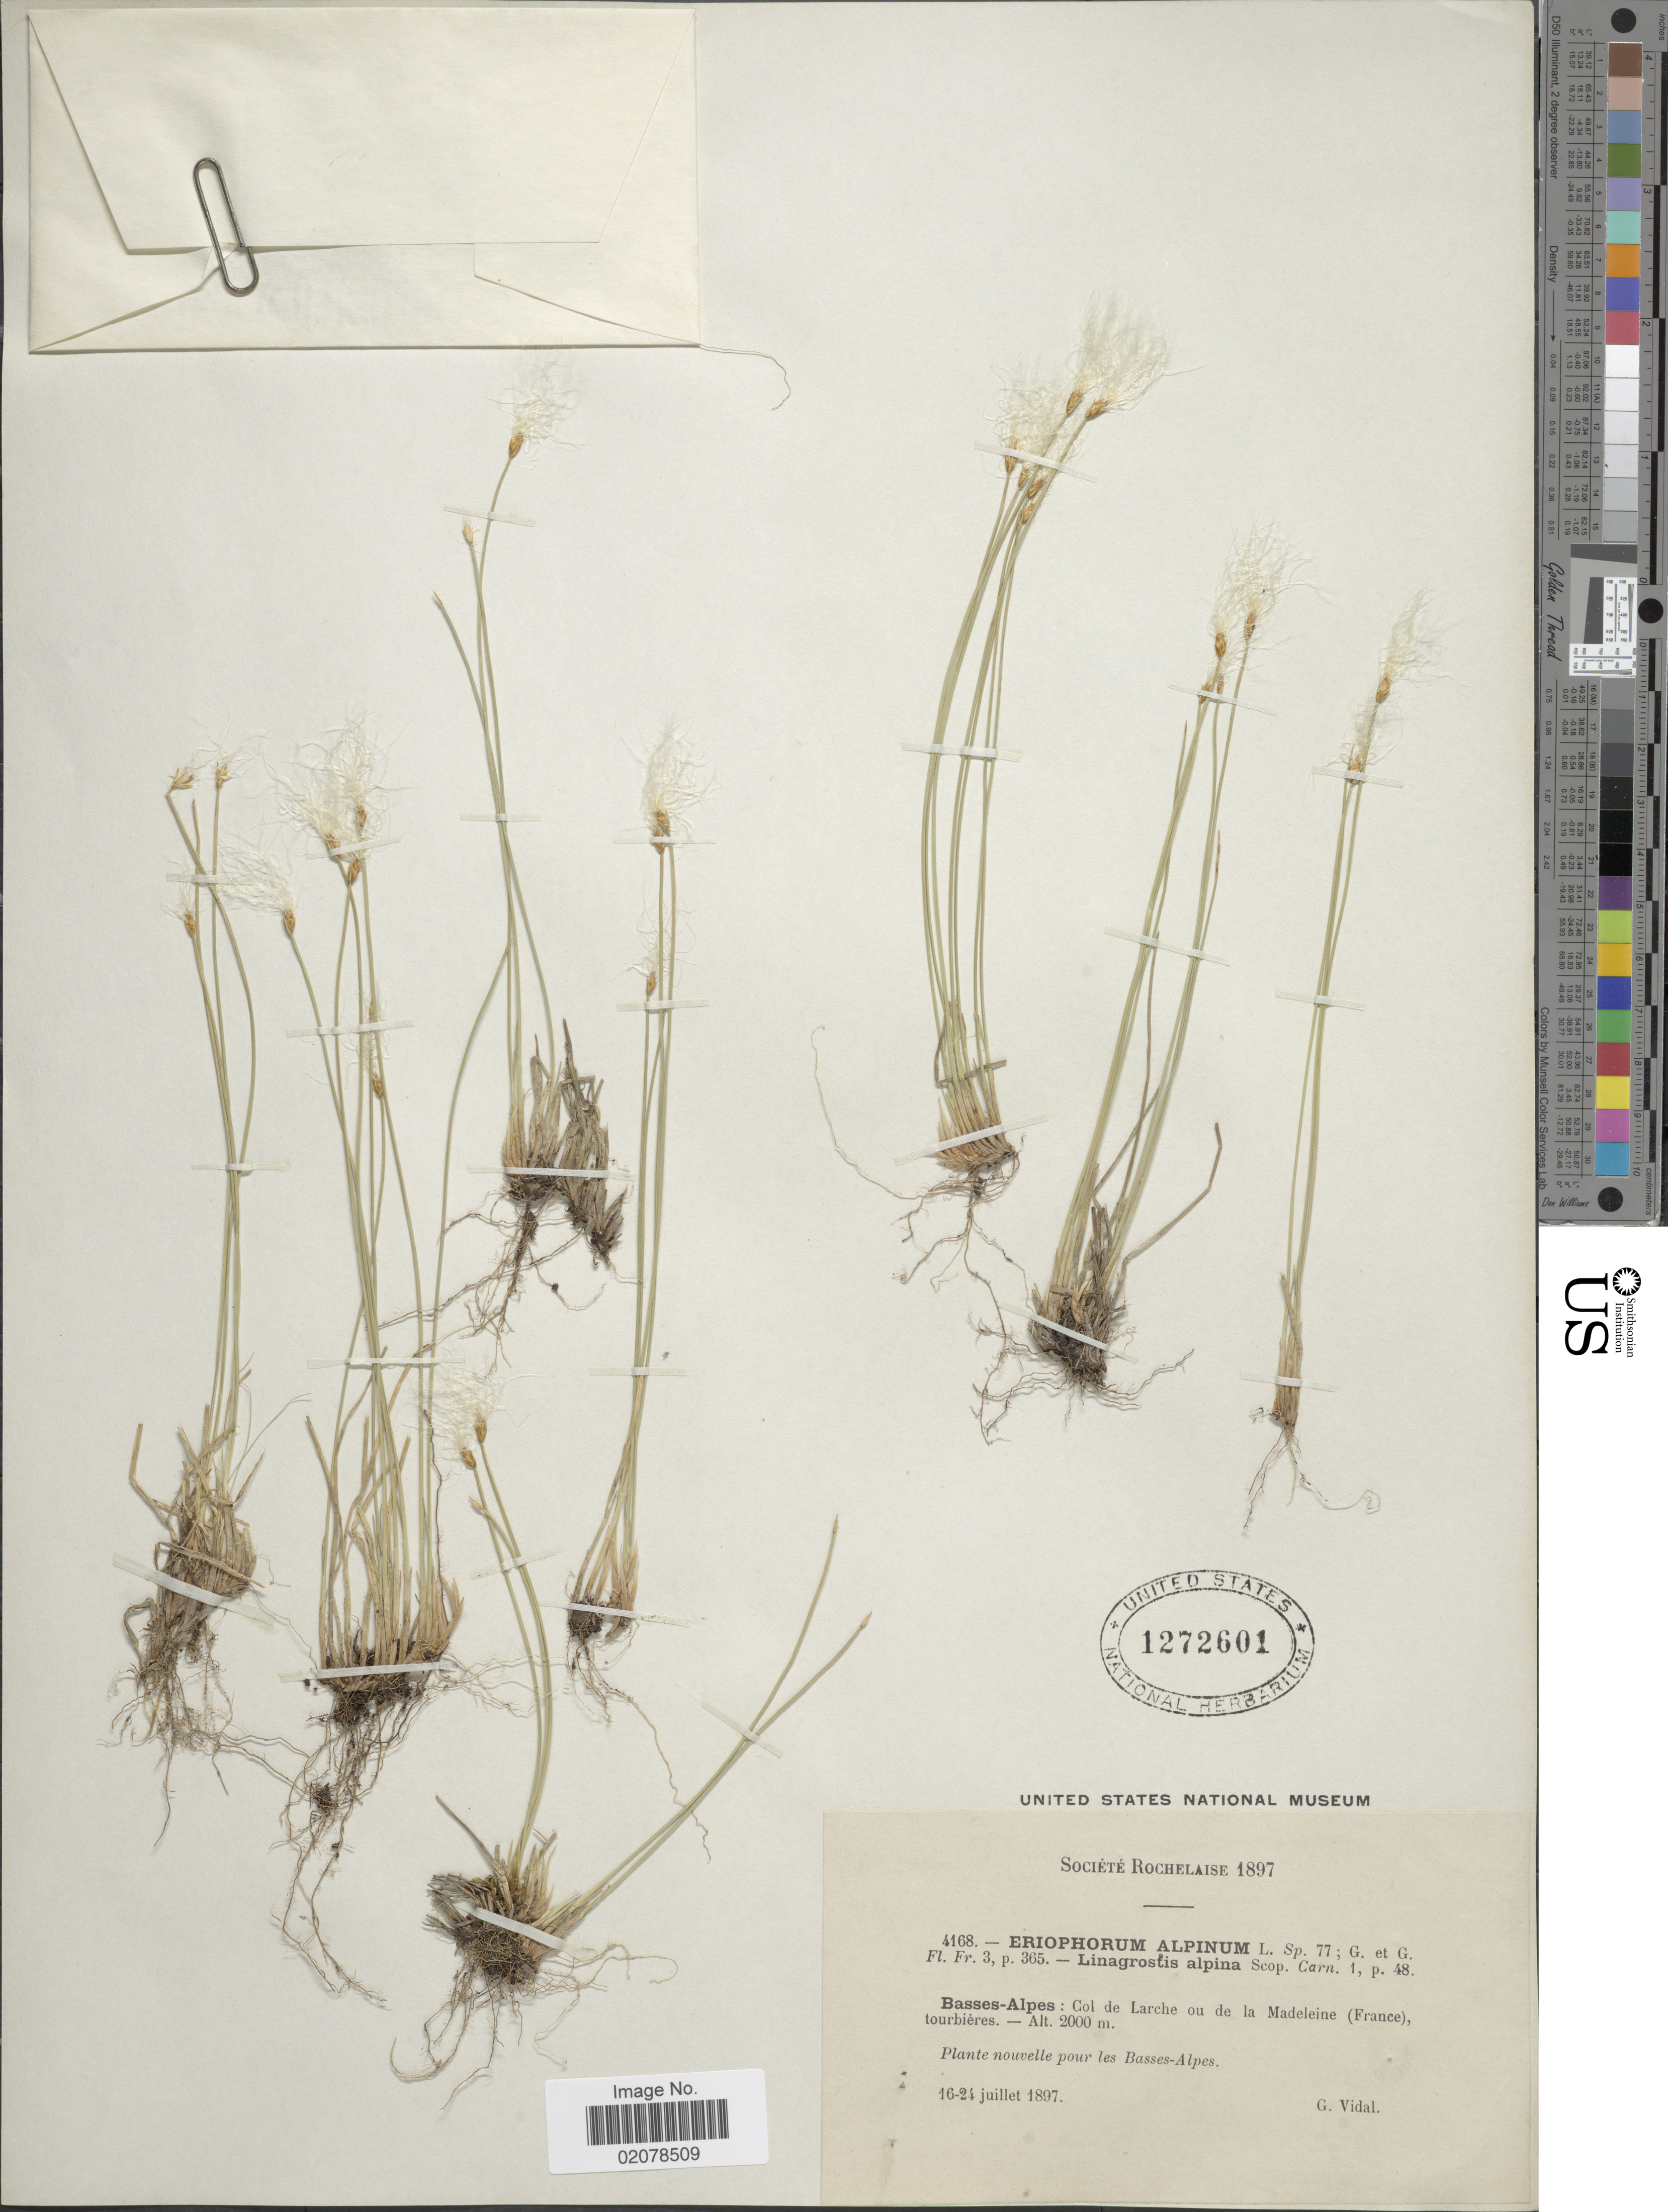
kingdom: Plantae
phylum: Tracheophyta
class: Liliopsida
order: Poales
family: Cyperaceae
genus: Trichophorum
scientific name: Trichophorum alpinum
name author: (L.) Pers.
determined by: Strong, M. T., (US), Smithsonian Institution - National Museum of Natural History (UNITED STATES)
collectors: G. Vidal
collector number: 4168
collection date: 1897-07-16/1897-07-24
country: France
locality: Basses-Alpes: Col de Larche ou de la Madeleine tourbieres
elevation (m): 2000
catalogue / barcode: US 1272601